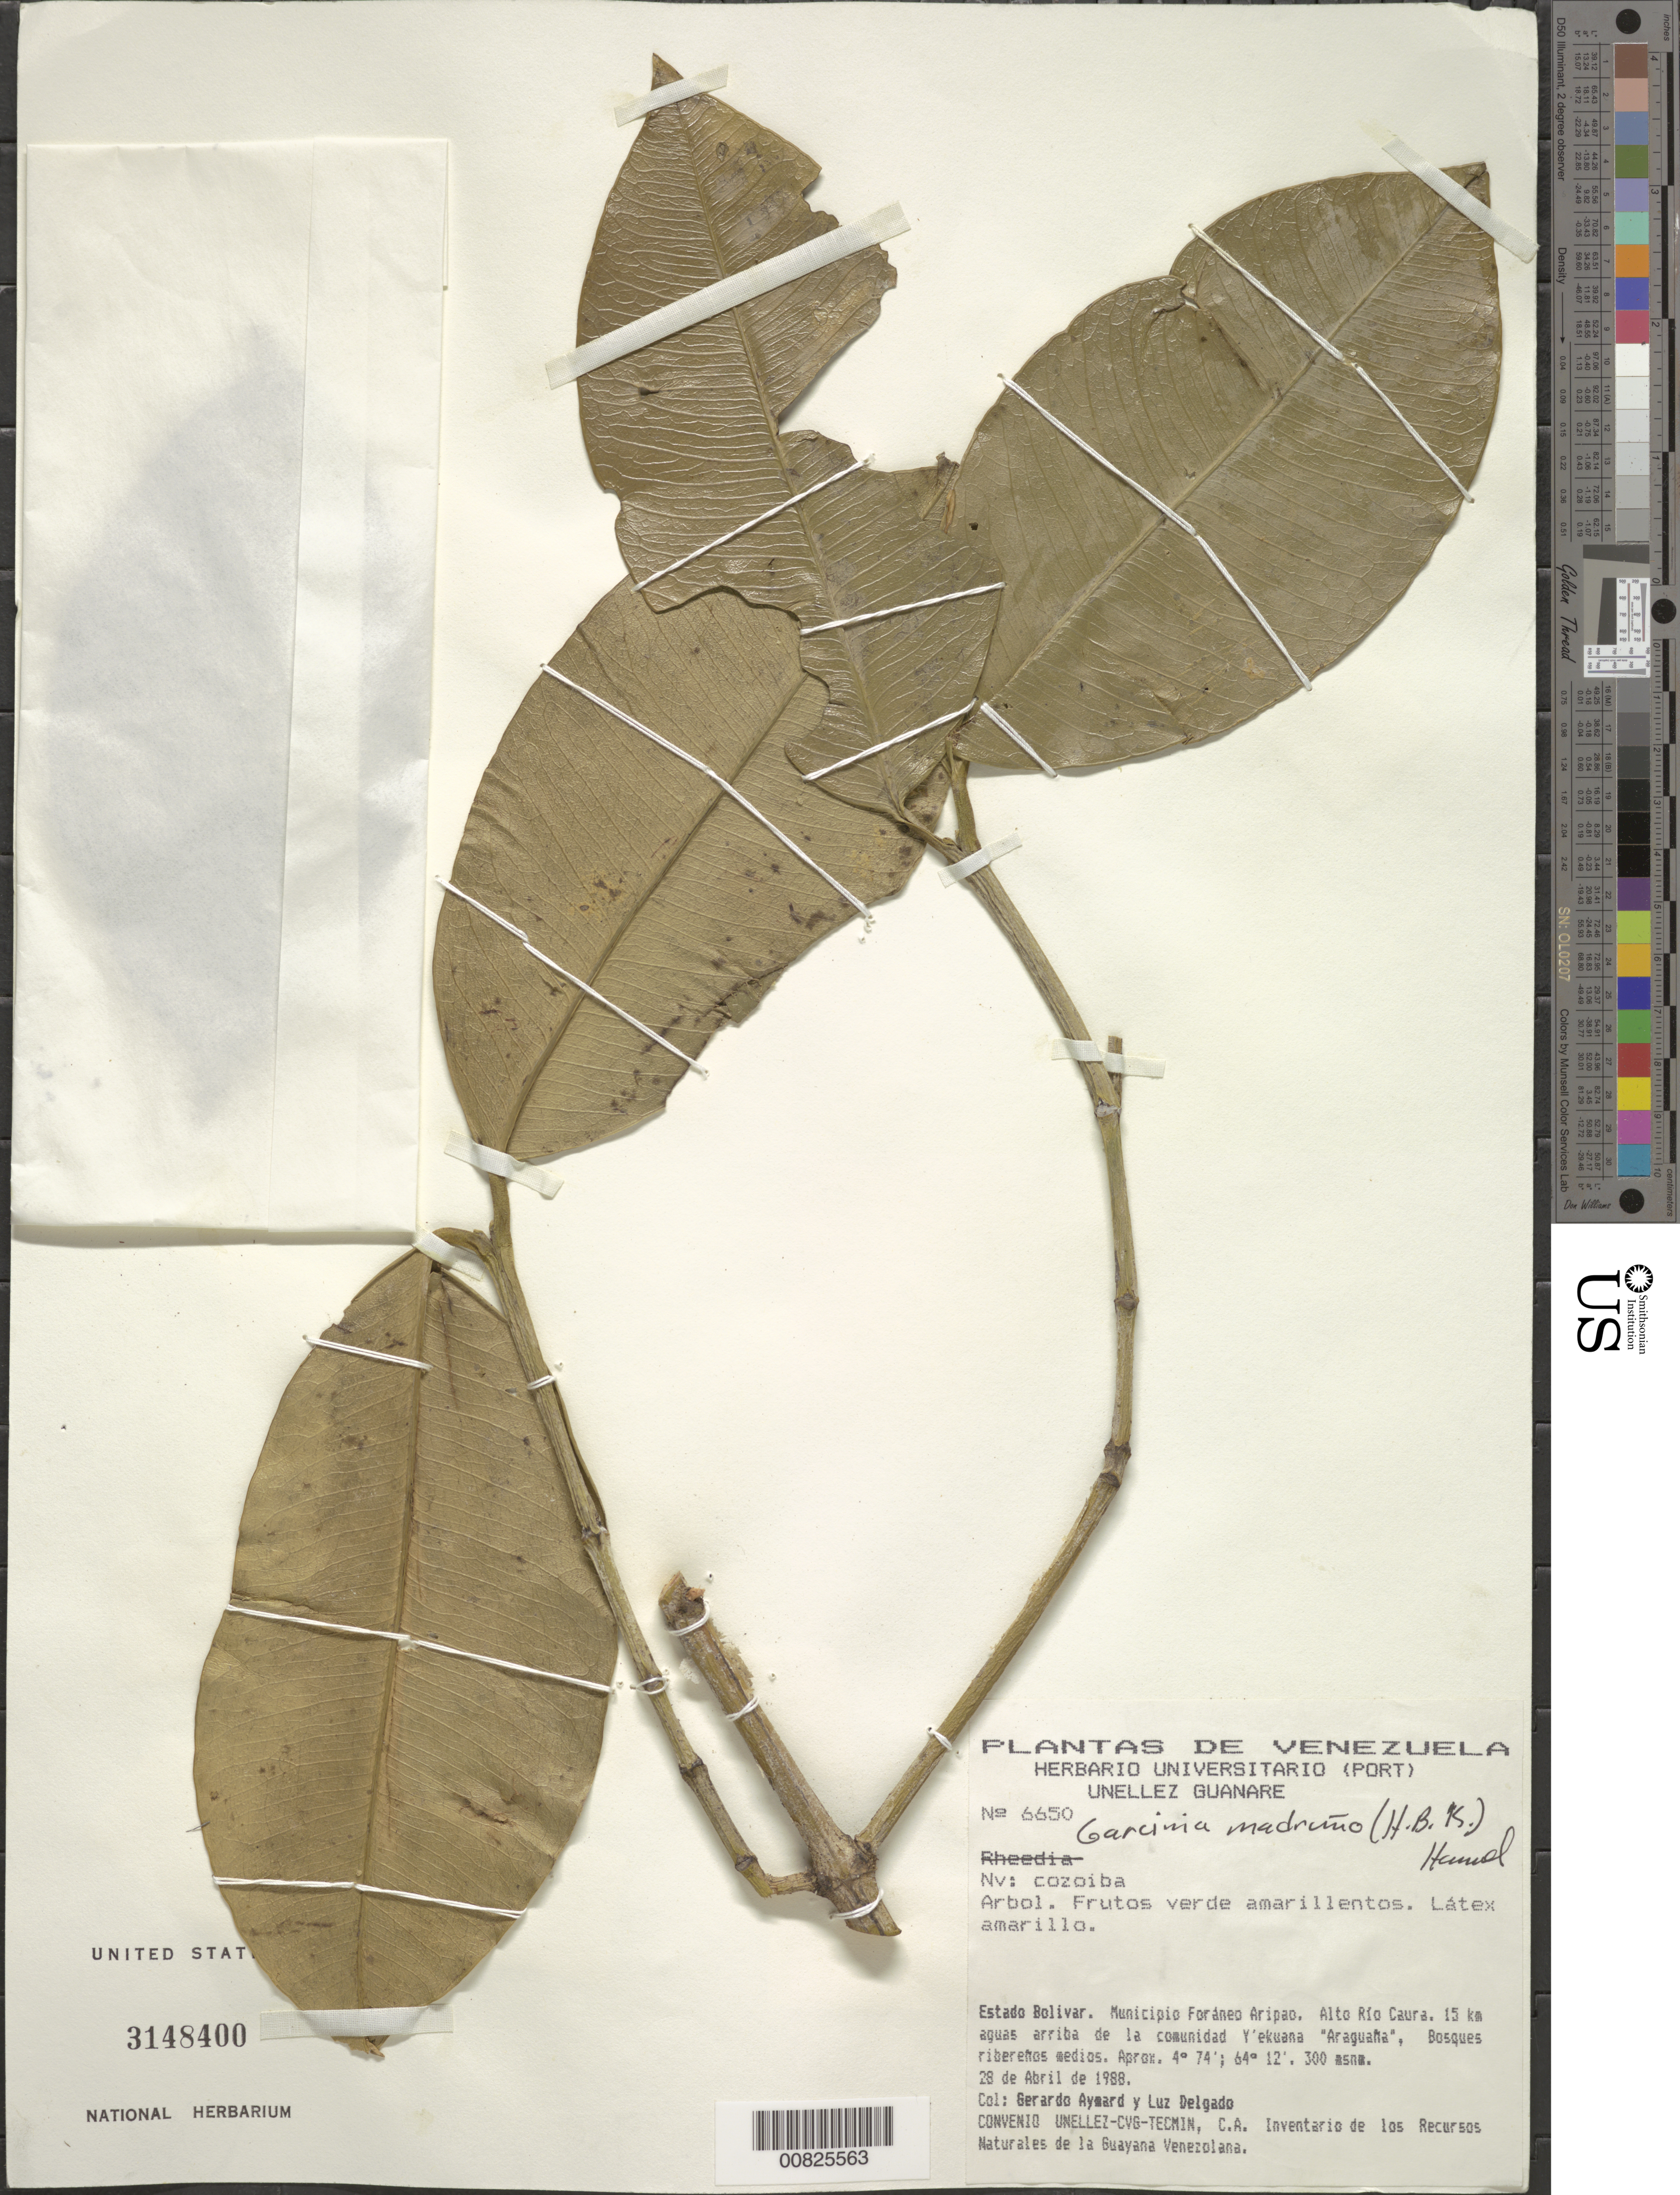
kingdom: Plantae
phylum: Tracheophyta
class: Magnoliopsida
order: Malpighiales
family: Clusiaceae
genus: Garcinia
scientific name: Garcinia madruno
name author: (Kunth) Hammel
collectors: G. A. Aymard & L. Delgado V.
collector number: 6650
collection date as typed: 28-Apr-88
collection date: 1988-04-28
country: Venezuela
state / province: Bolívar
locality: Mun. Foraneo Aripao, Alto Río Caura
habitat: Bosques riberenos medios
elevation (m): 300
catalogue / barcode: US 3148400